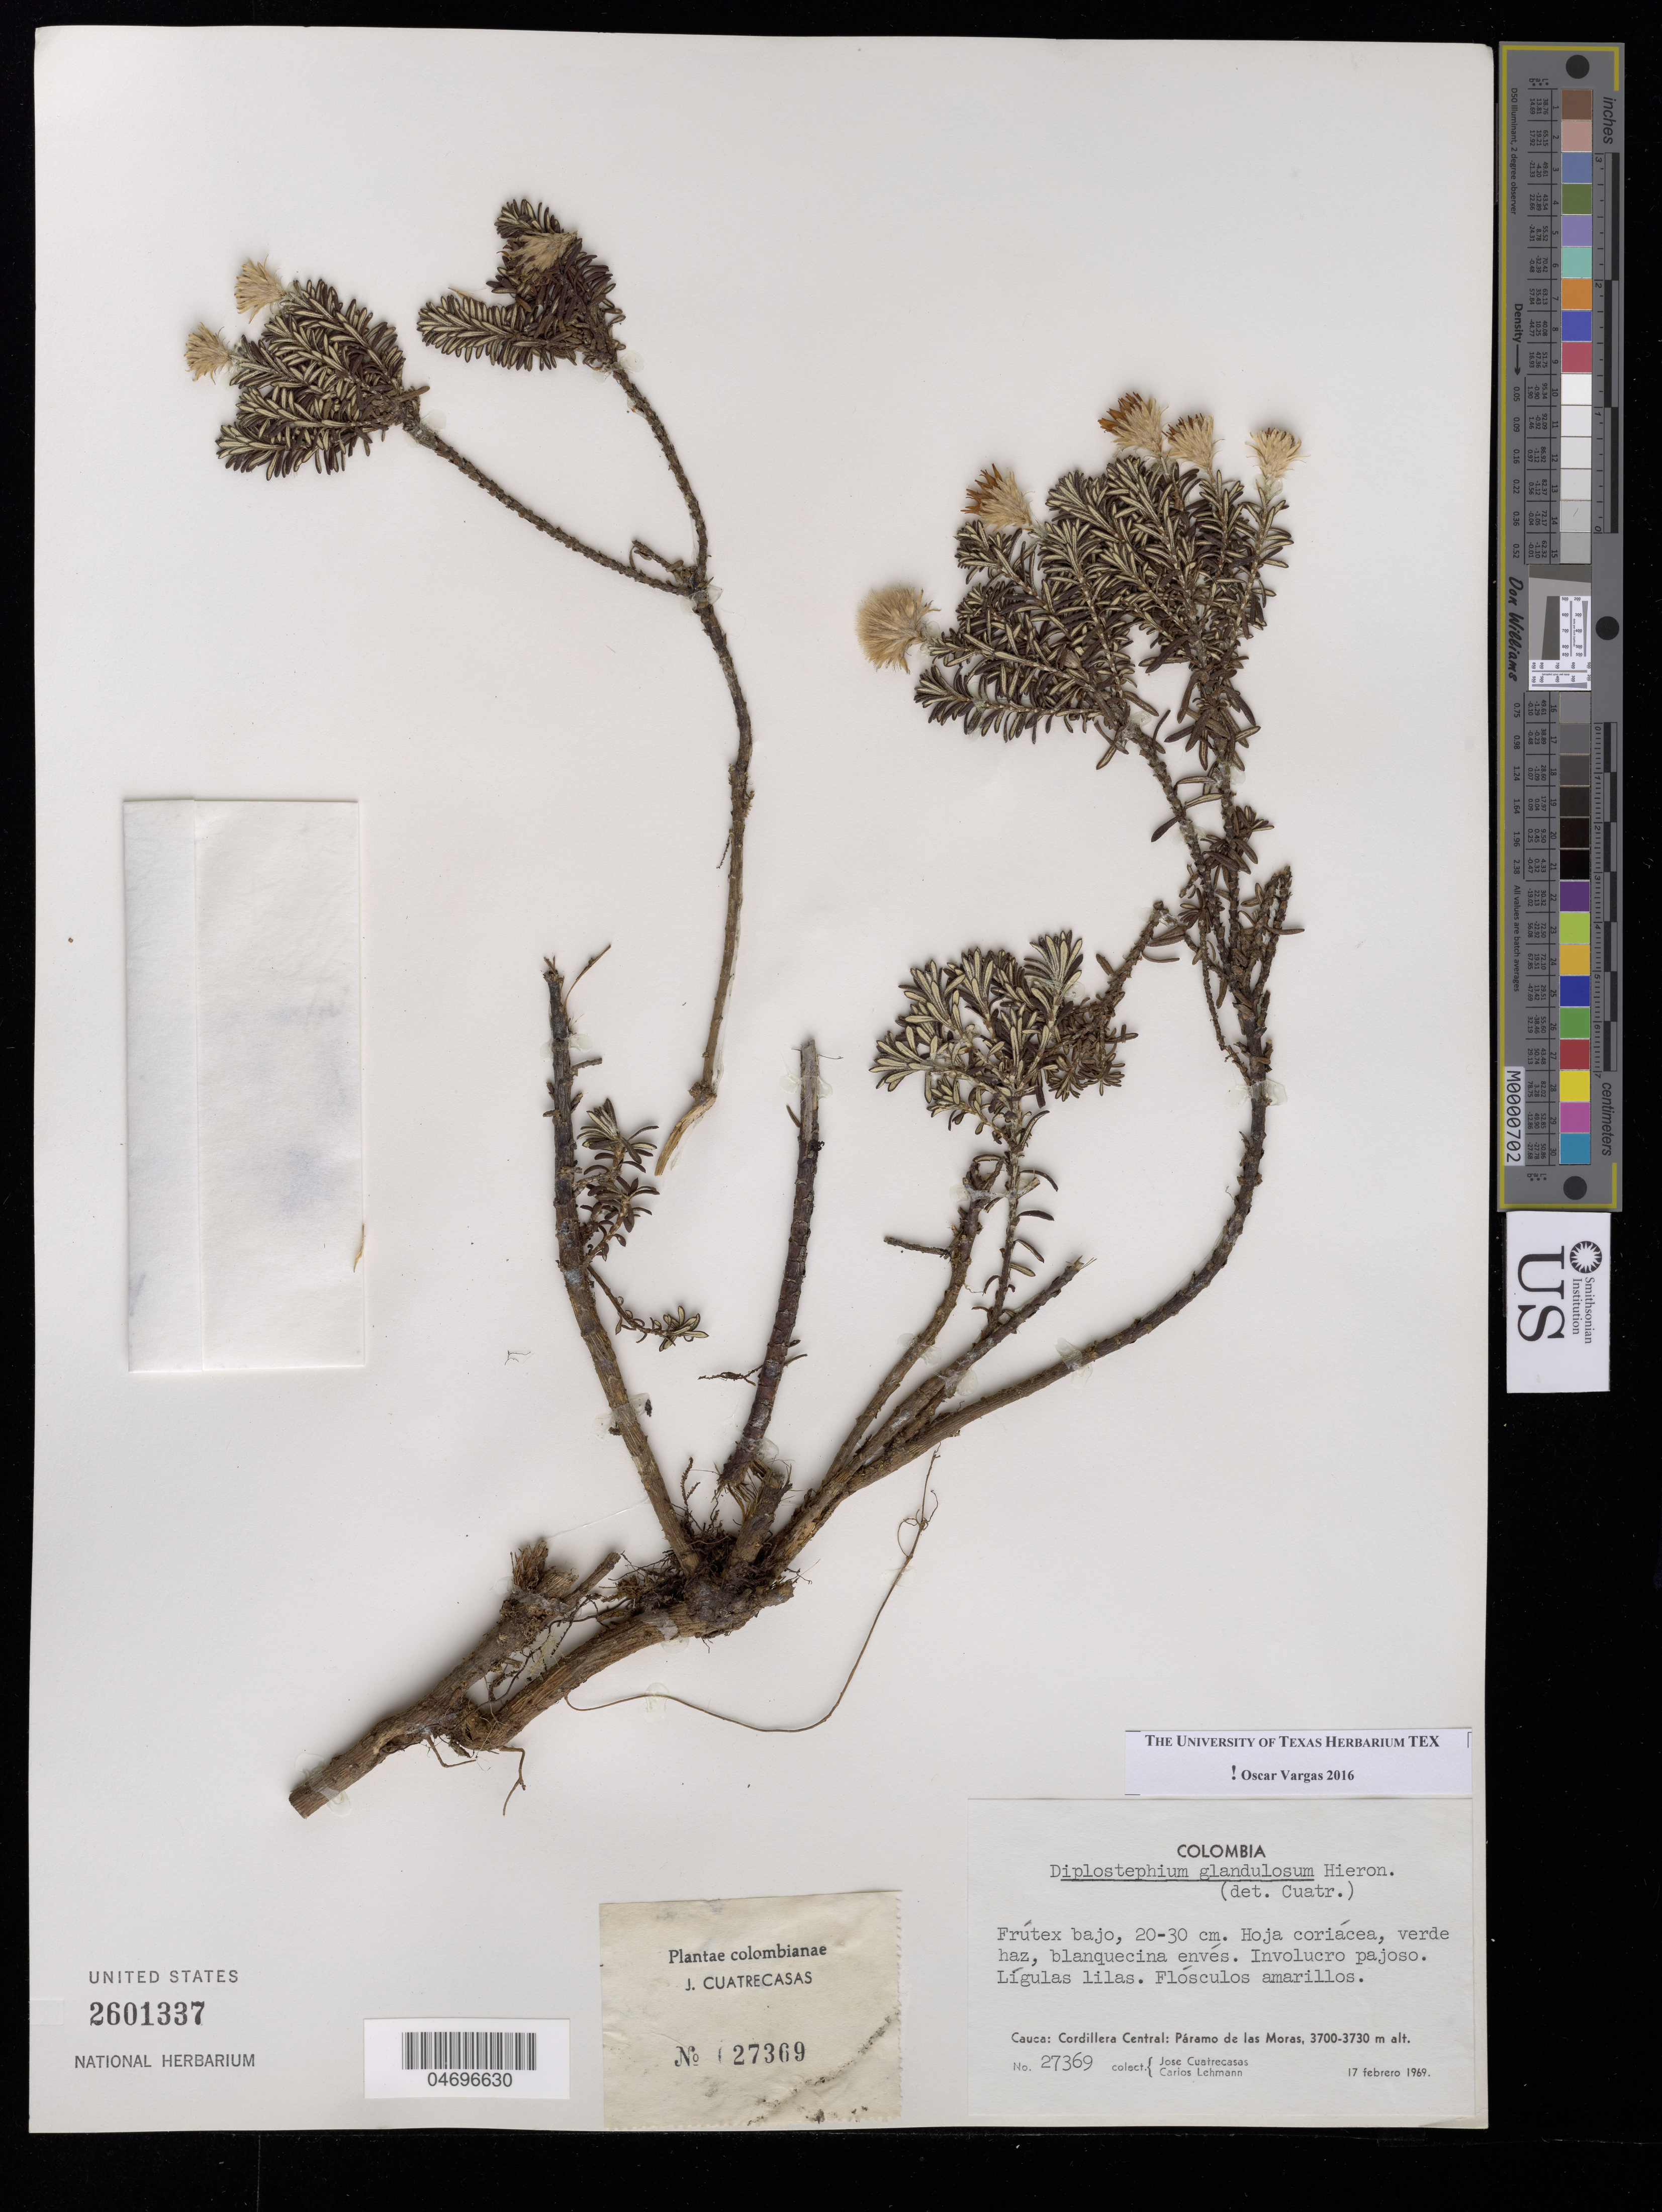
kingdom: Plantae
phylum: Tracheophyta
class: Magnoliopsida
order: Asterales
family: Asteraceae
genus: Diplostephium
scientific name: Diplostephium glandulosum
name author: Hieron.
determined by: Vargas, Oscar M.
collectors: J. Cuatrecasas & F. C. Lehmann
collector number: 27369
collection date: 1969-02-17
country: Colombia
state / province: Cauca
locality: Páramo de Moras. Cordillera Central.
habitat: Paramo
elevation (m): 3700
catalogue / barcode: US 2601337